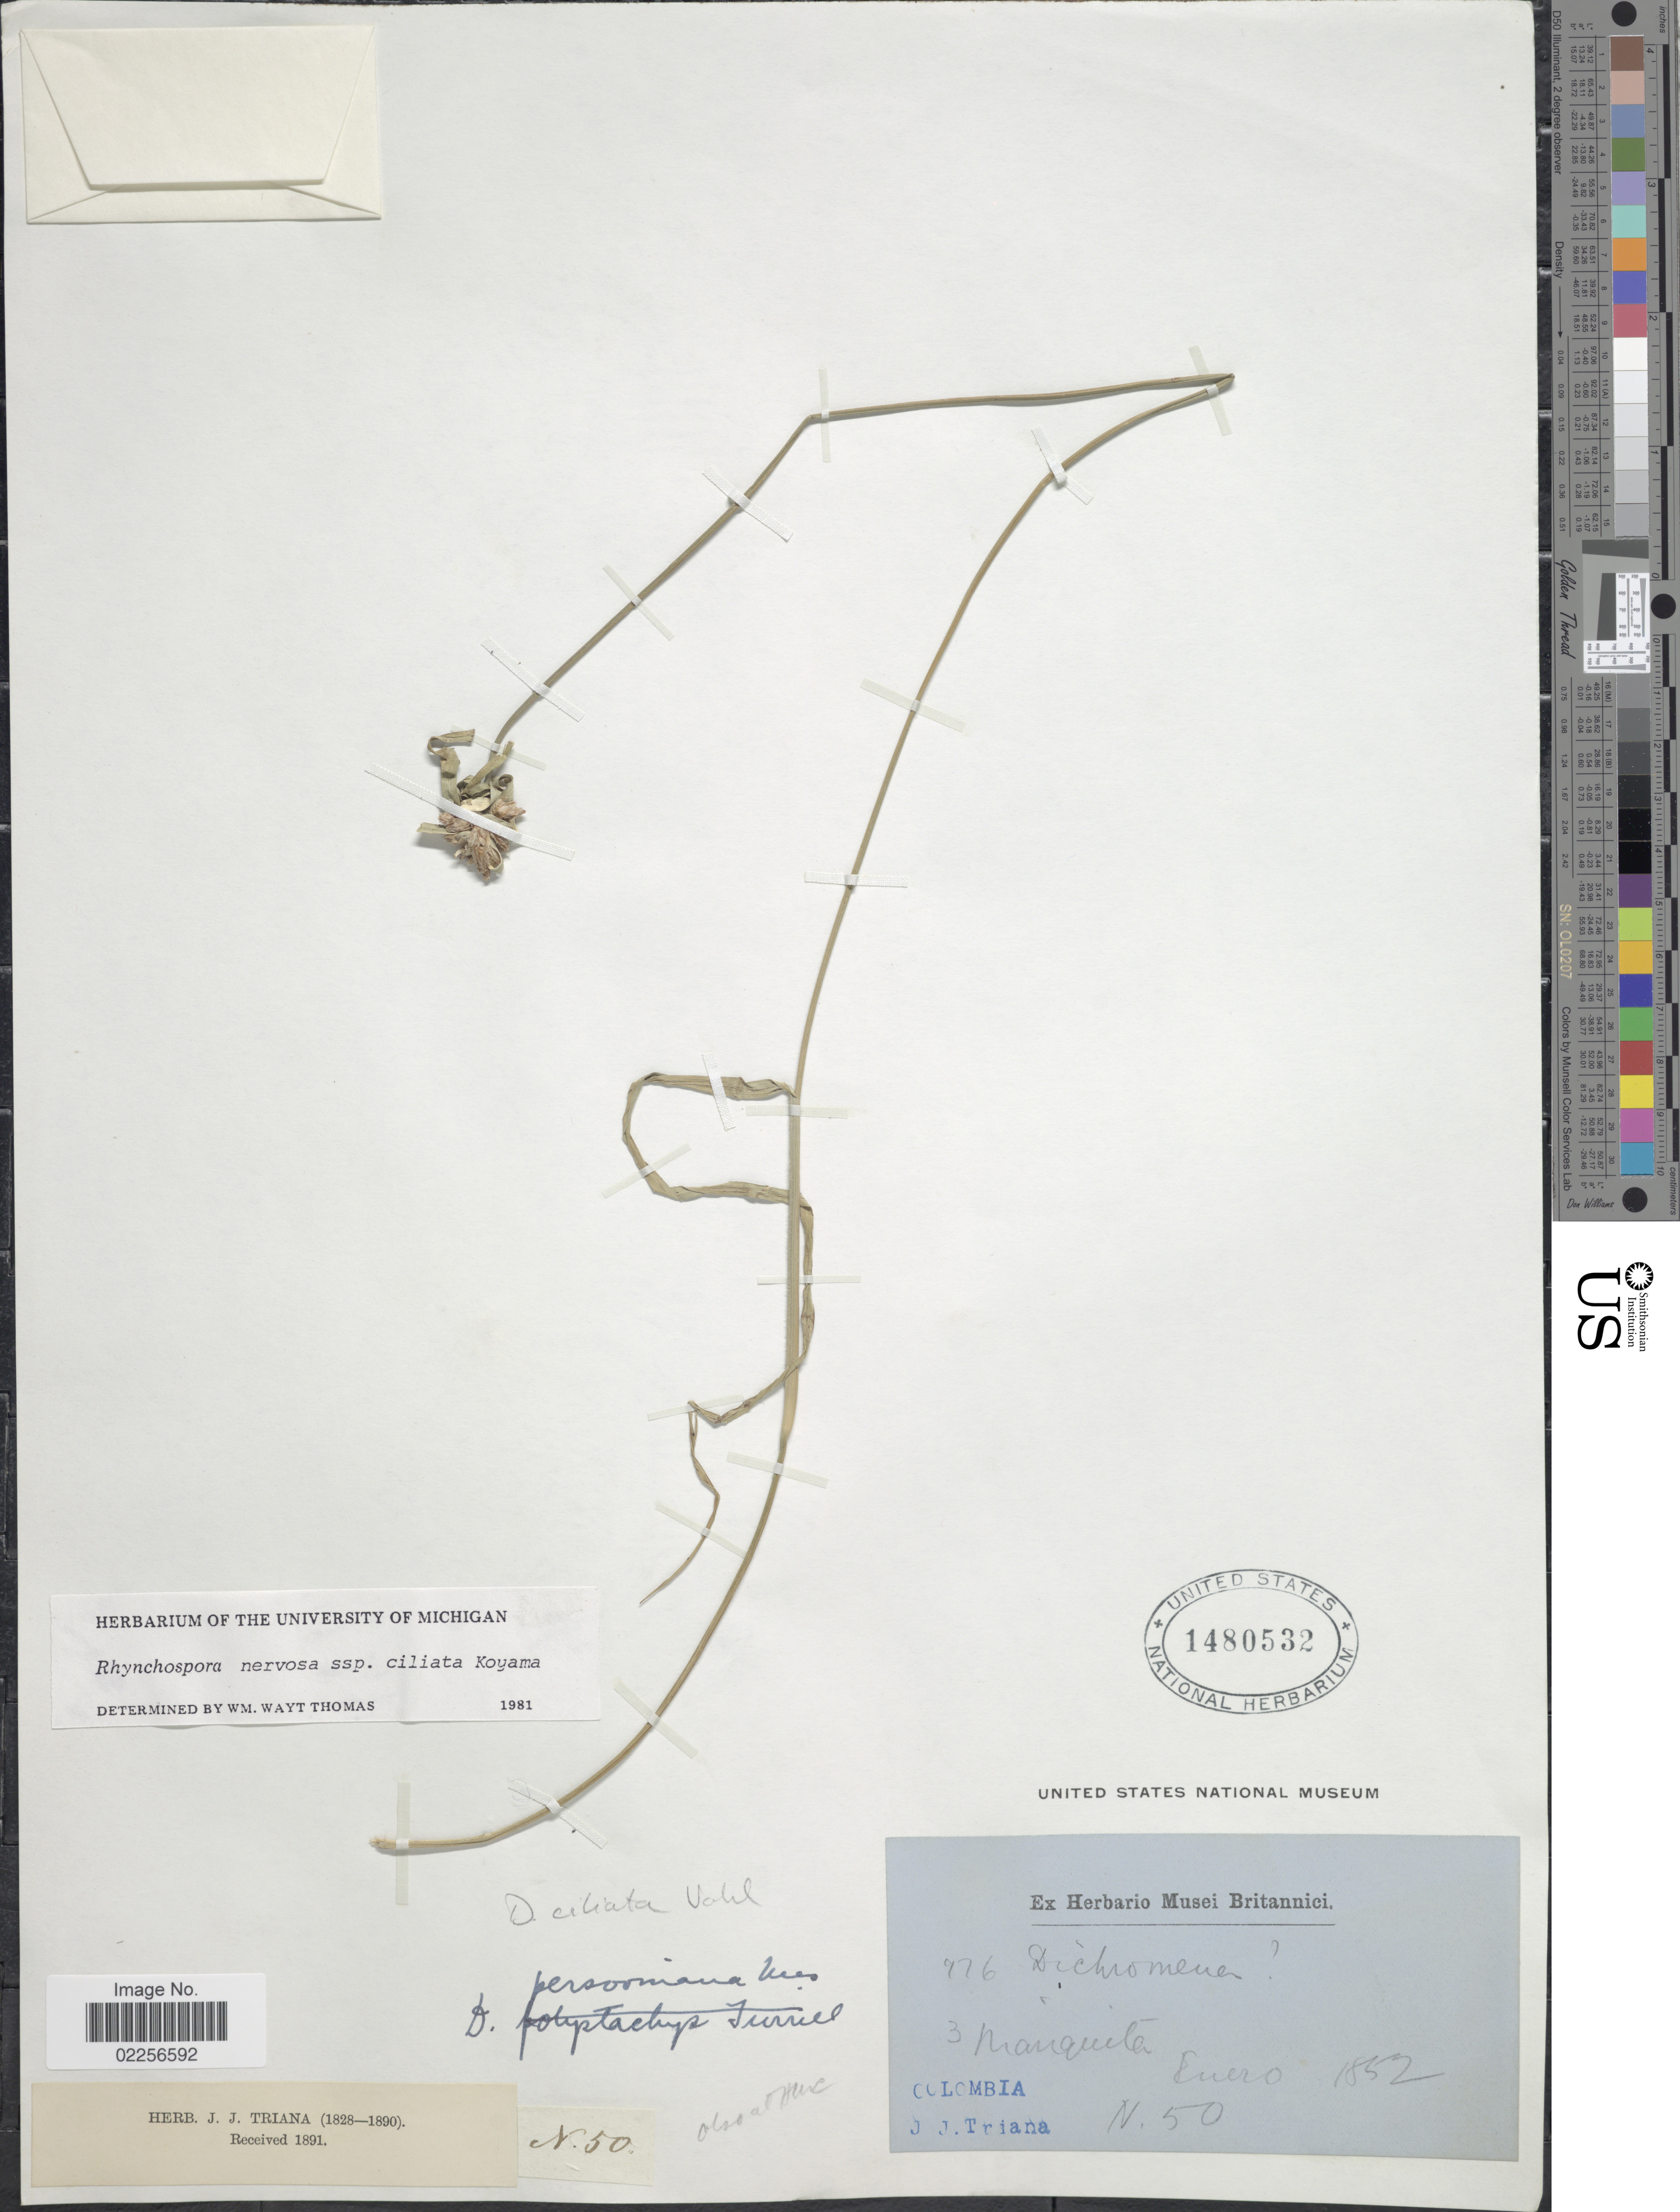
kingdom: Plantae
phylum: Tracheophyta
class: Liliopsida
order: Poales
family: Cyperaceae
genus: Rhynchospora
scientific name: Rhynchospora ciliata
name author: (G. Mey.) Kük.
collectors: J. J. Triana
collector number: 50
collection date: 1852-01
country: Colombia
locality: Manquita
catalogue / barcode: US 1480532